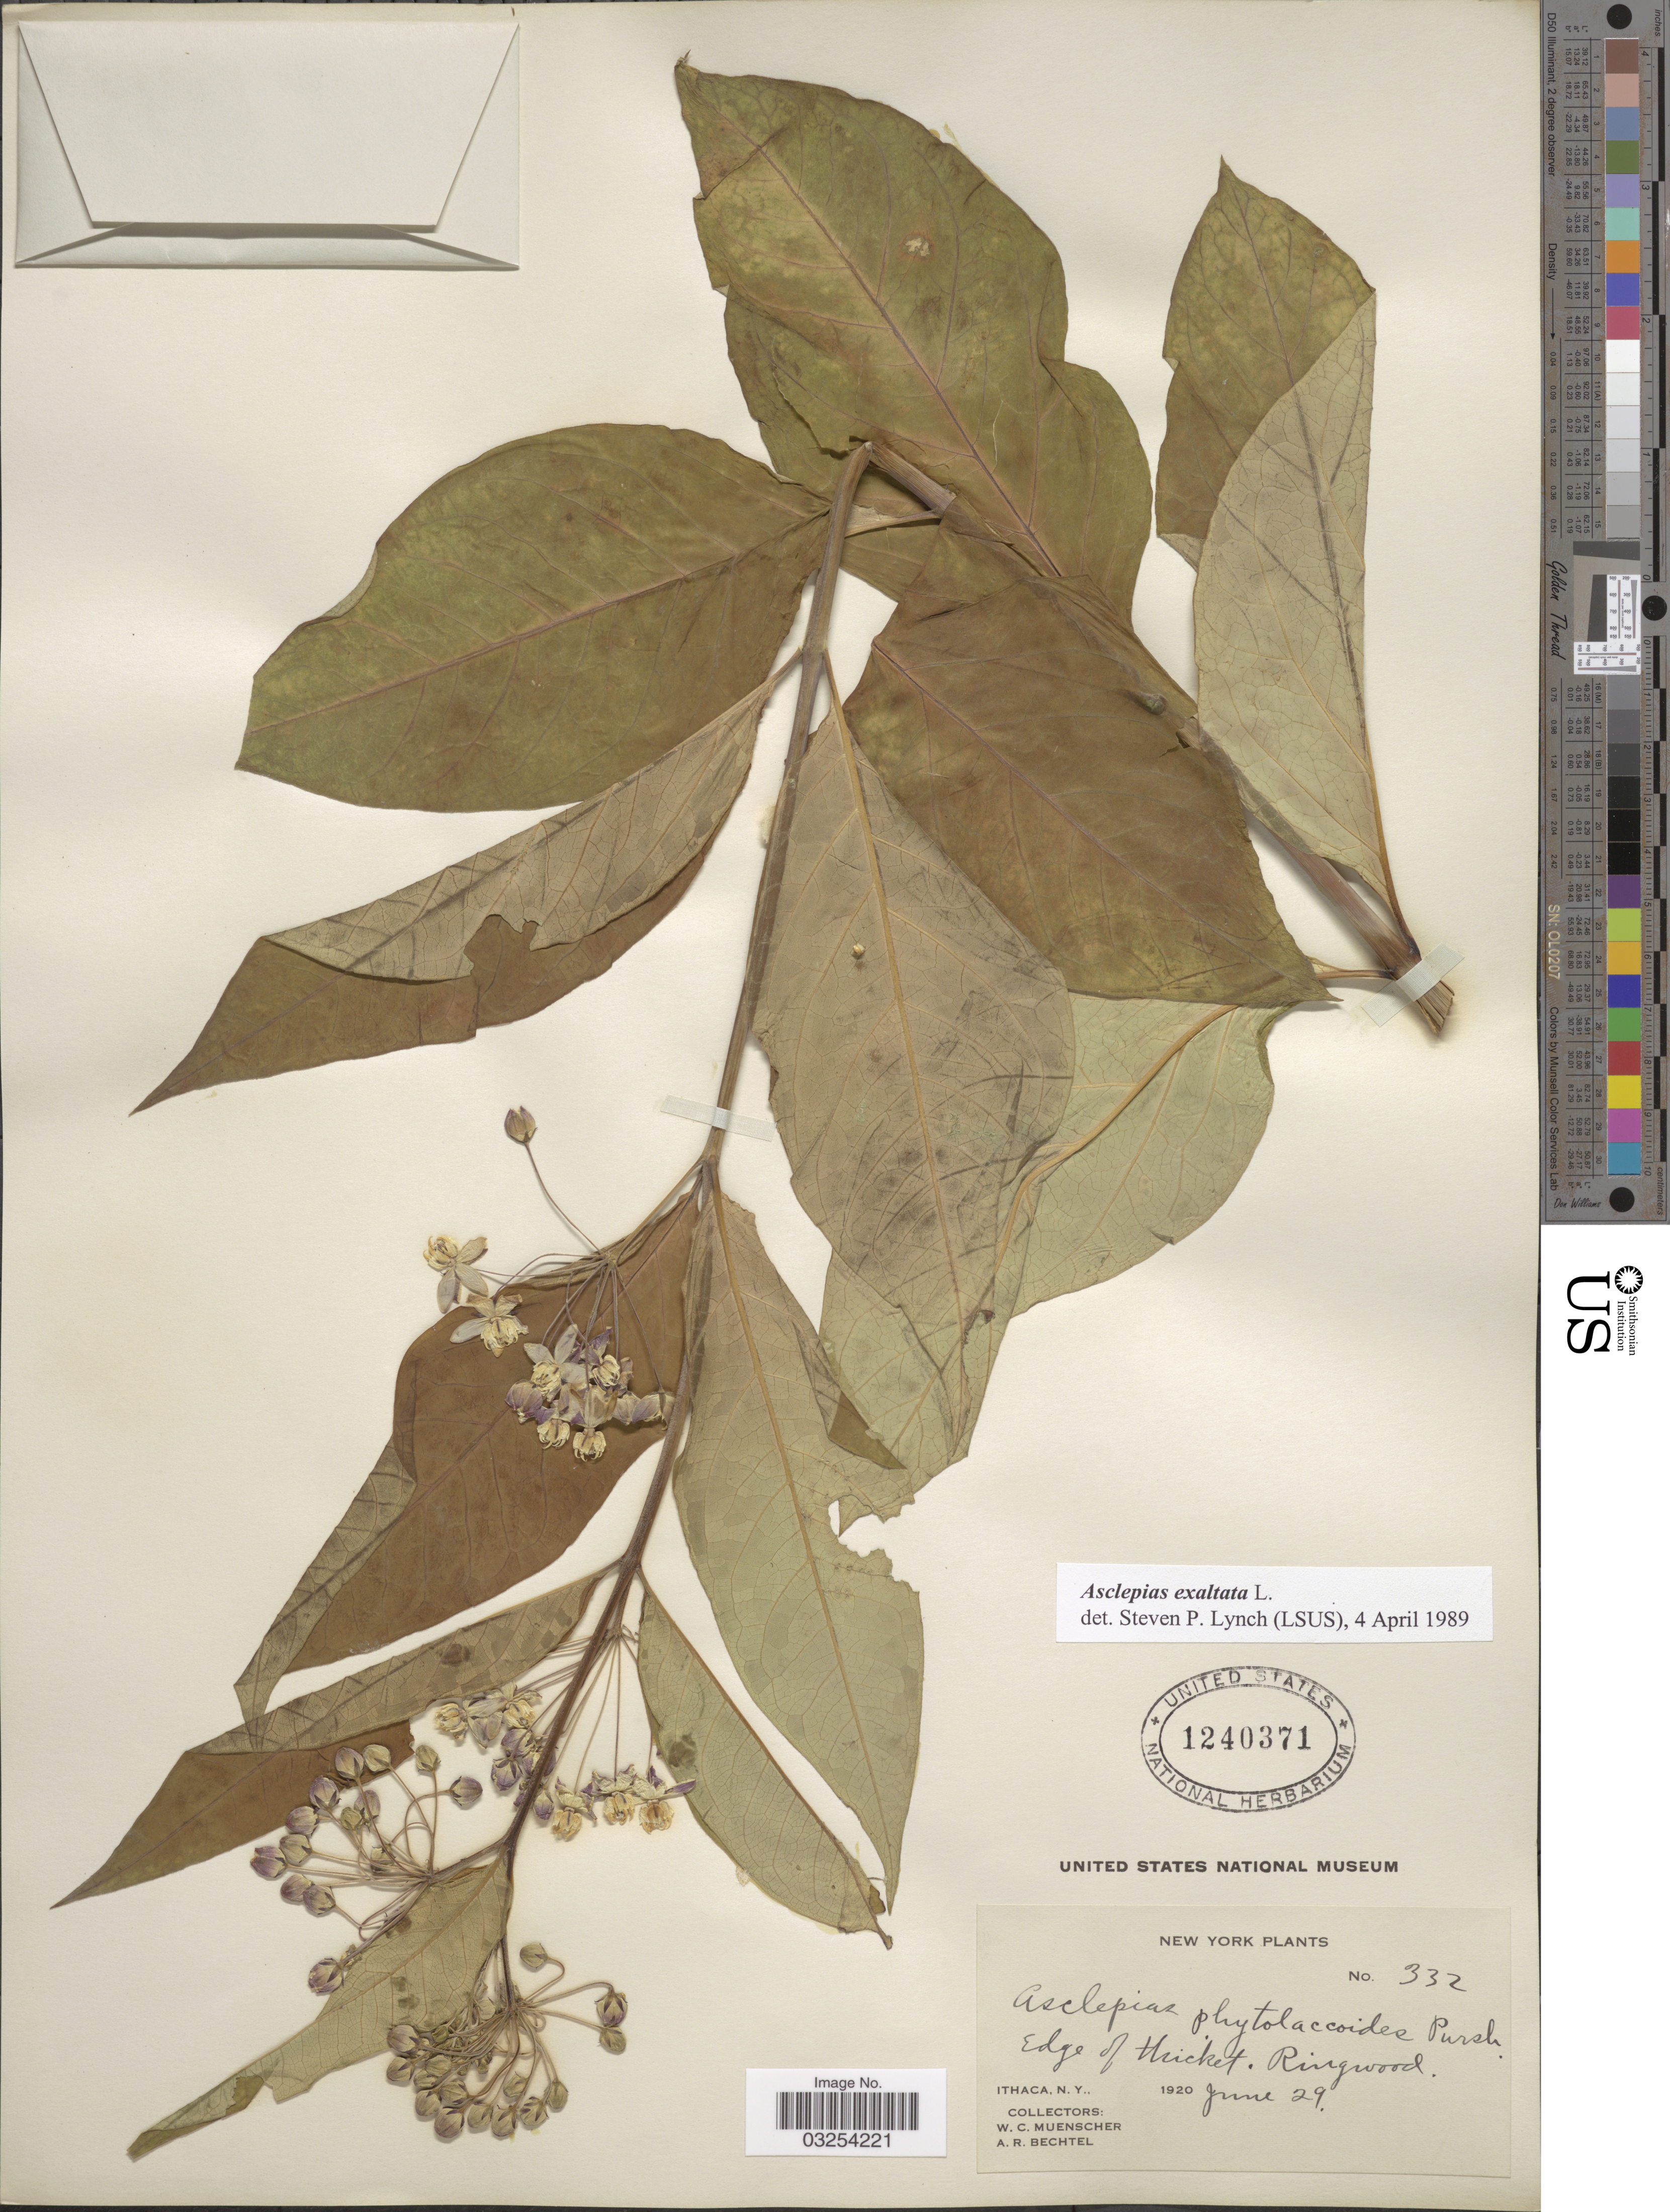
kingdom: Plantae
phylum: Tracheophyta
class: Magnoliopsida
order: Gentianales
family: Apocynaceae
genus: Asclepias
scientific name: Asclepias exaltata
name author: Muhl.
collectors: W. Muenscher & A. Bechtel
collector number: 332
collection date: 1920-06-29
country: United States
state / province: New York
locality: Ithaca. Ringwood.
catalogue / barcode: US 1240371